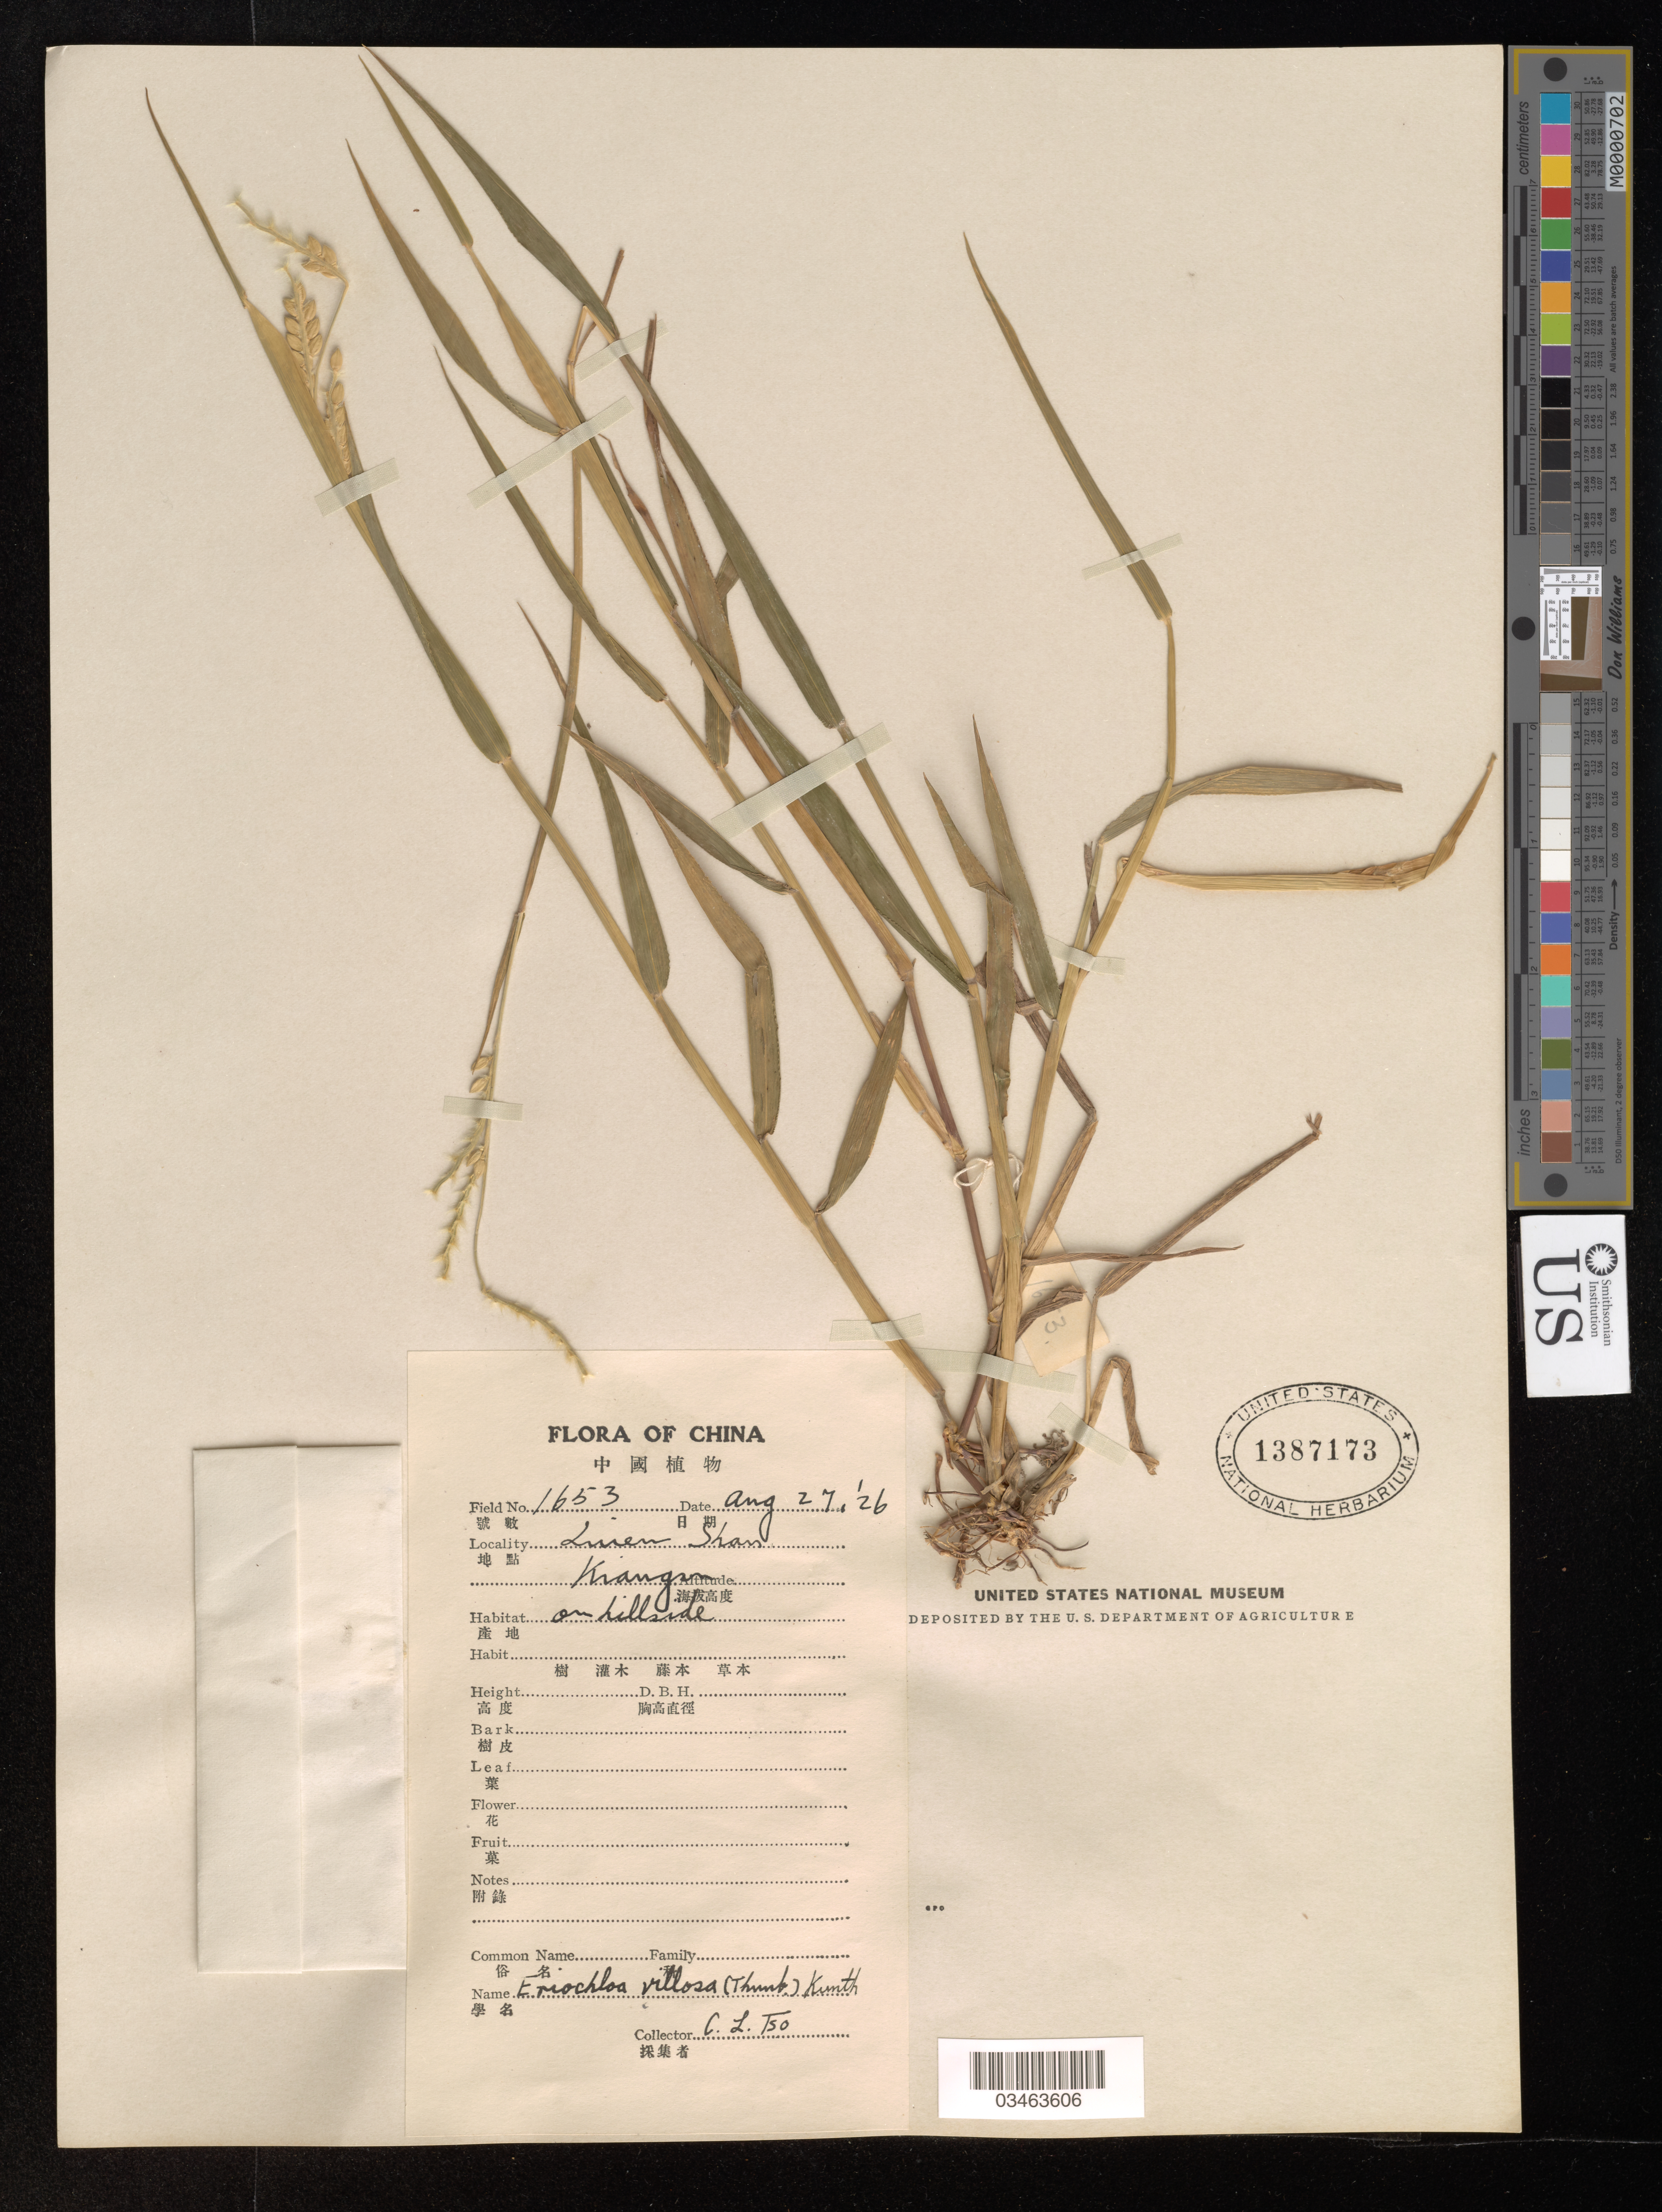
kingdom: Plantae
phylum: Tracheophyta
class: Liliopsida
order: Poales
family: Poaceae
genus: Eriochloa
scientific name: Eriochloa villosa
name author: (Thunb.) Kunth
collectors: C. Tso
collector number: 1653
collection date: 1926-08-27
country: China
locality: Luien Shan. Kiangnan.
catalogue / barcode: US 1387173